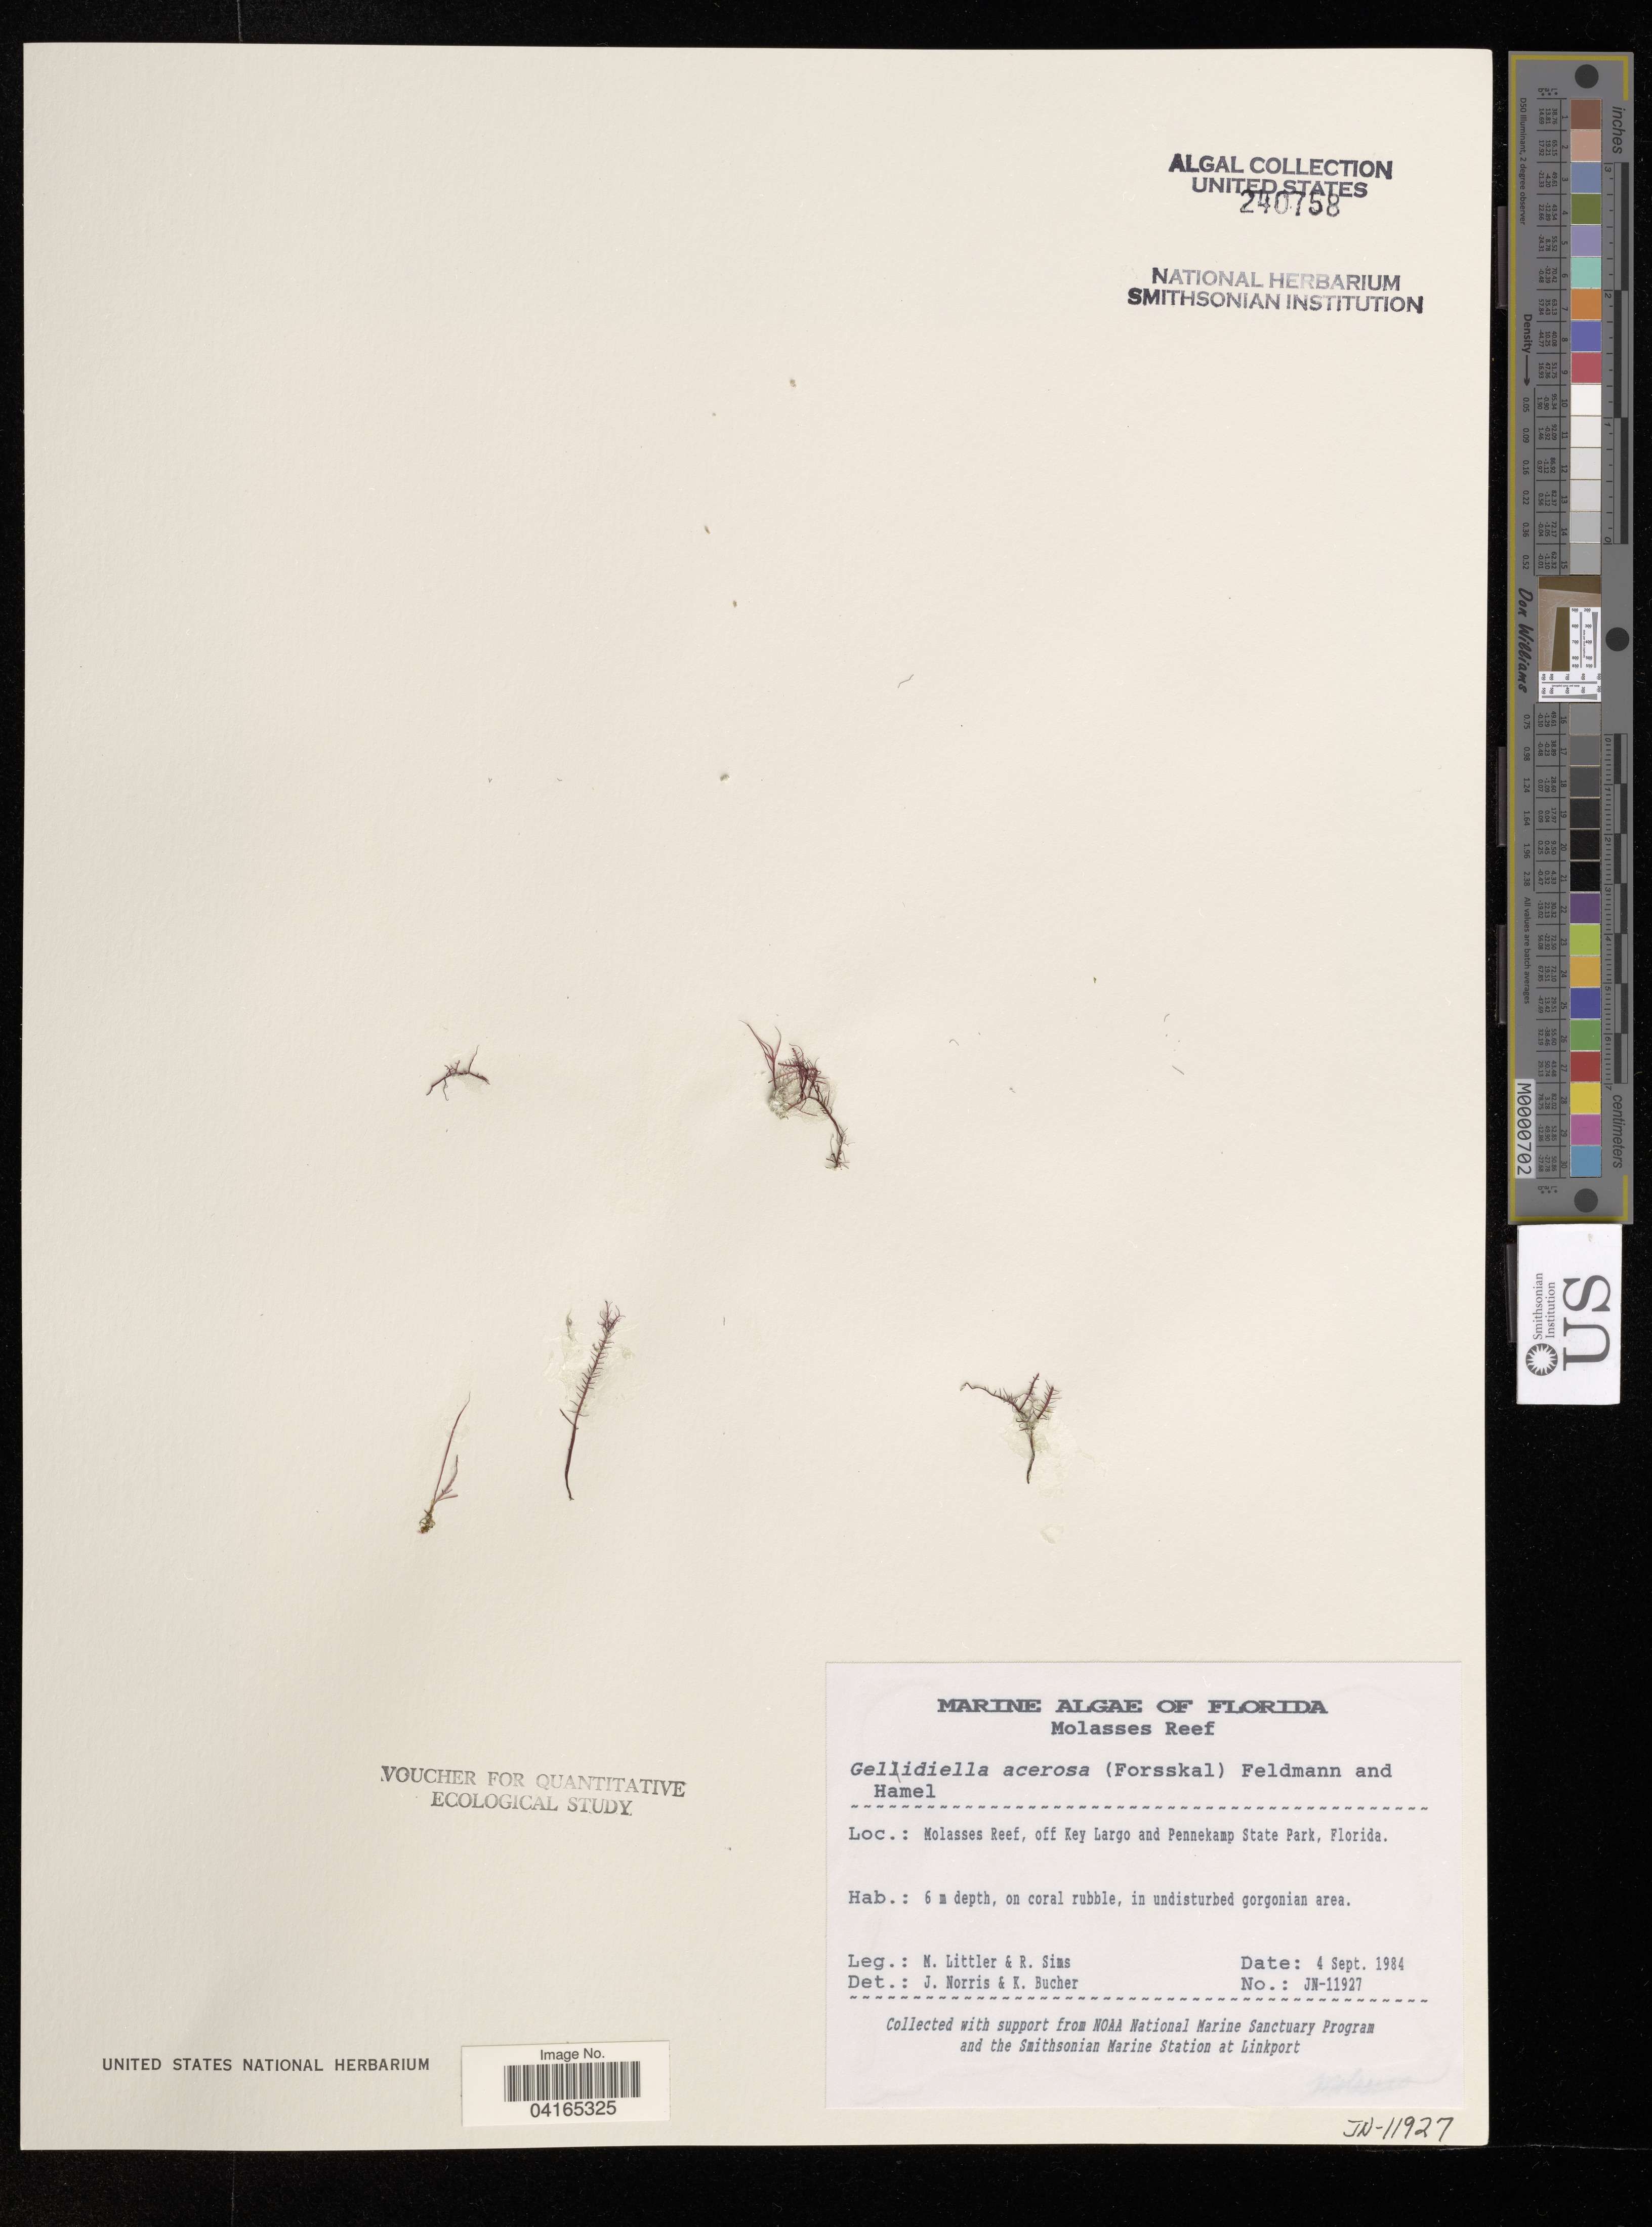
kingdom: Plantae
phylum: Rhodophyta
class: Florideophyceae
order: Gelidiales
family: Gelidiellaceae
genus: Gelidiella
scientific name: Gelidiella acerosa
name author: (Forssk.) Feldmann & G. Hamel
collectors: M. Littler & R. Sims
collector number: JN-11927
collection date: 1984-09-04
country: United States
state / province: Florida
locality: Molasses Reef, off Key Largo and Pennekamp State Park.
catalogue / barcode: US 240758